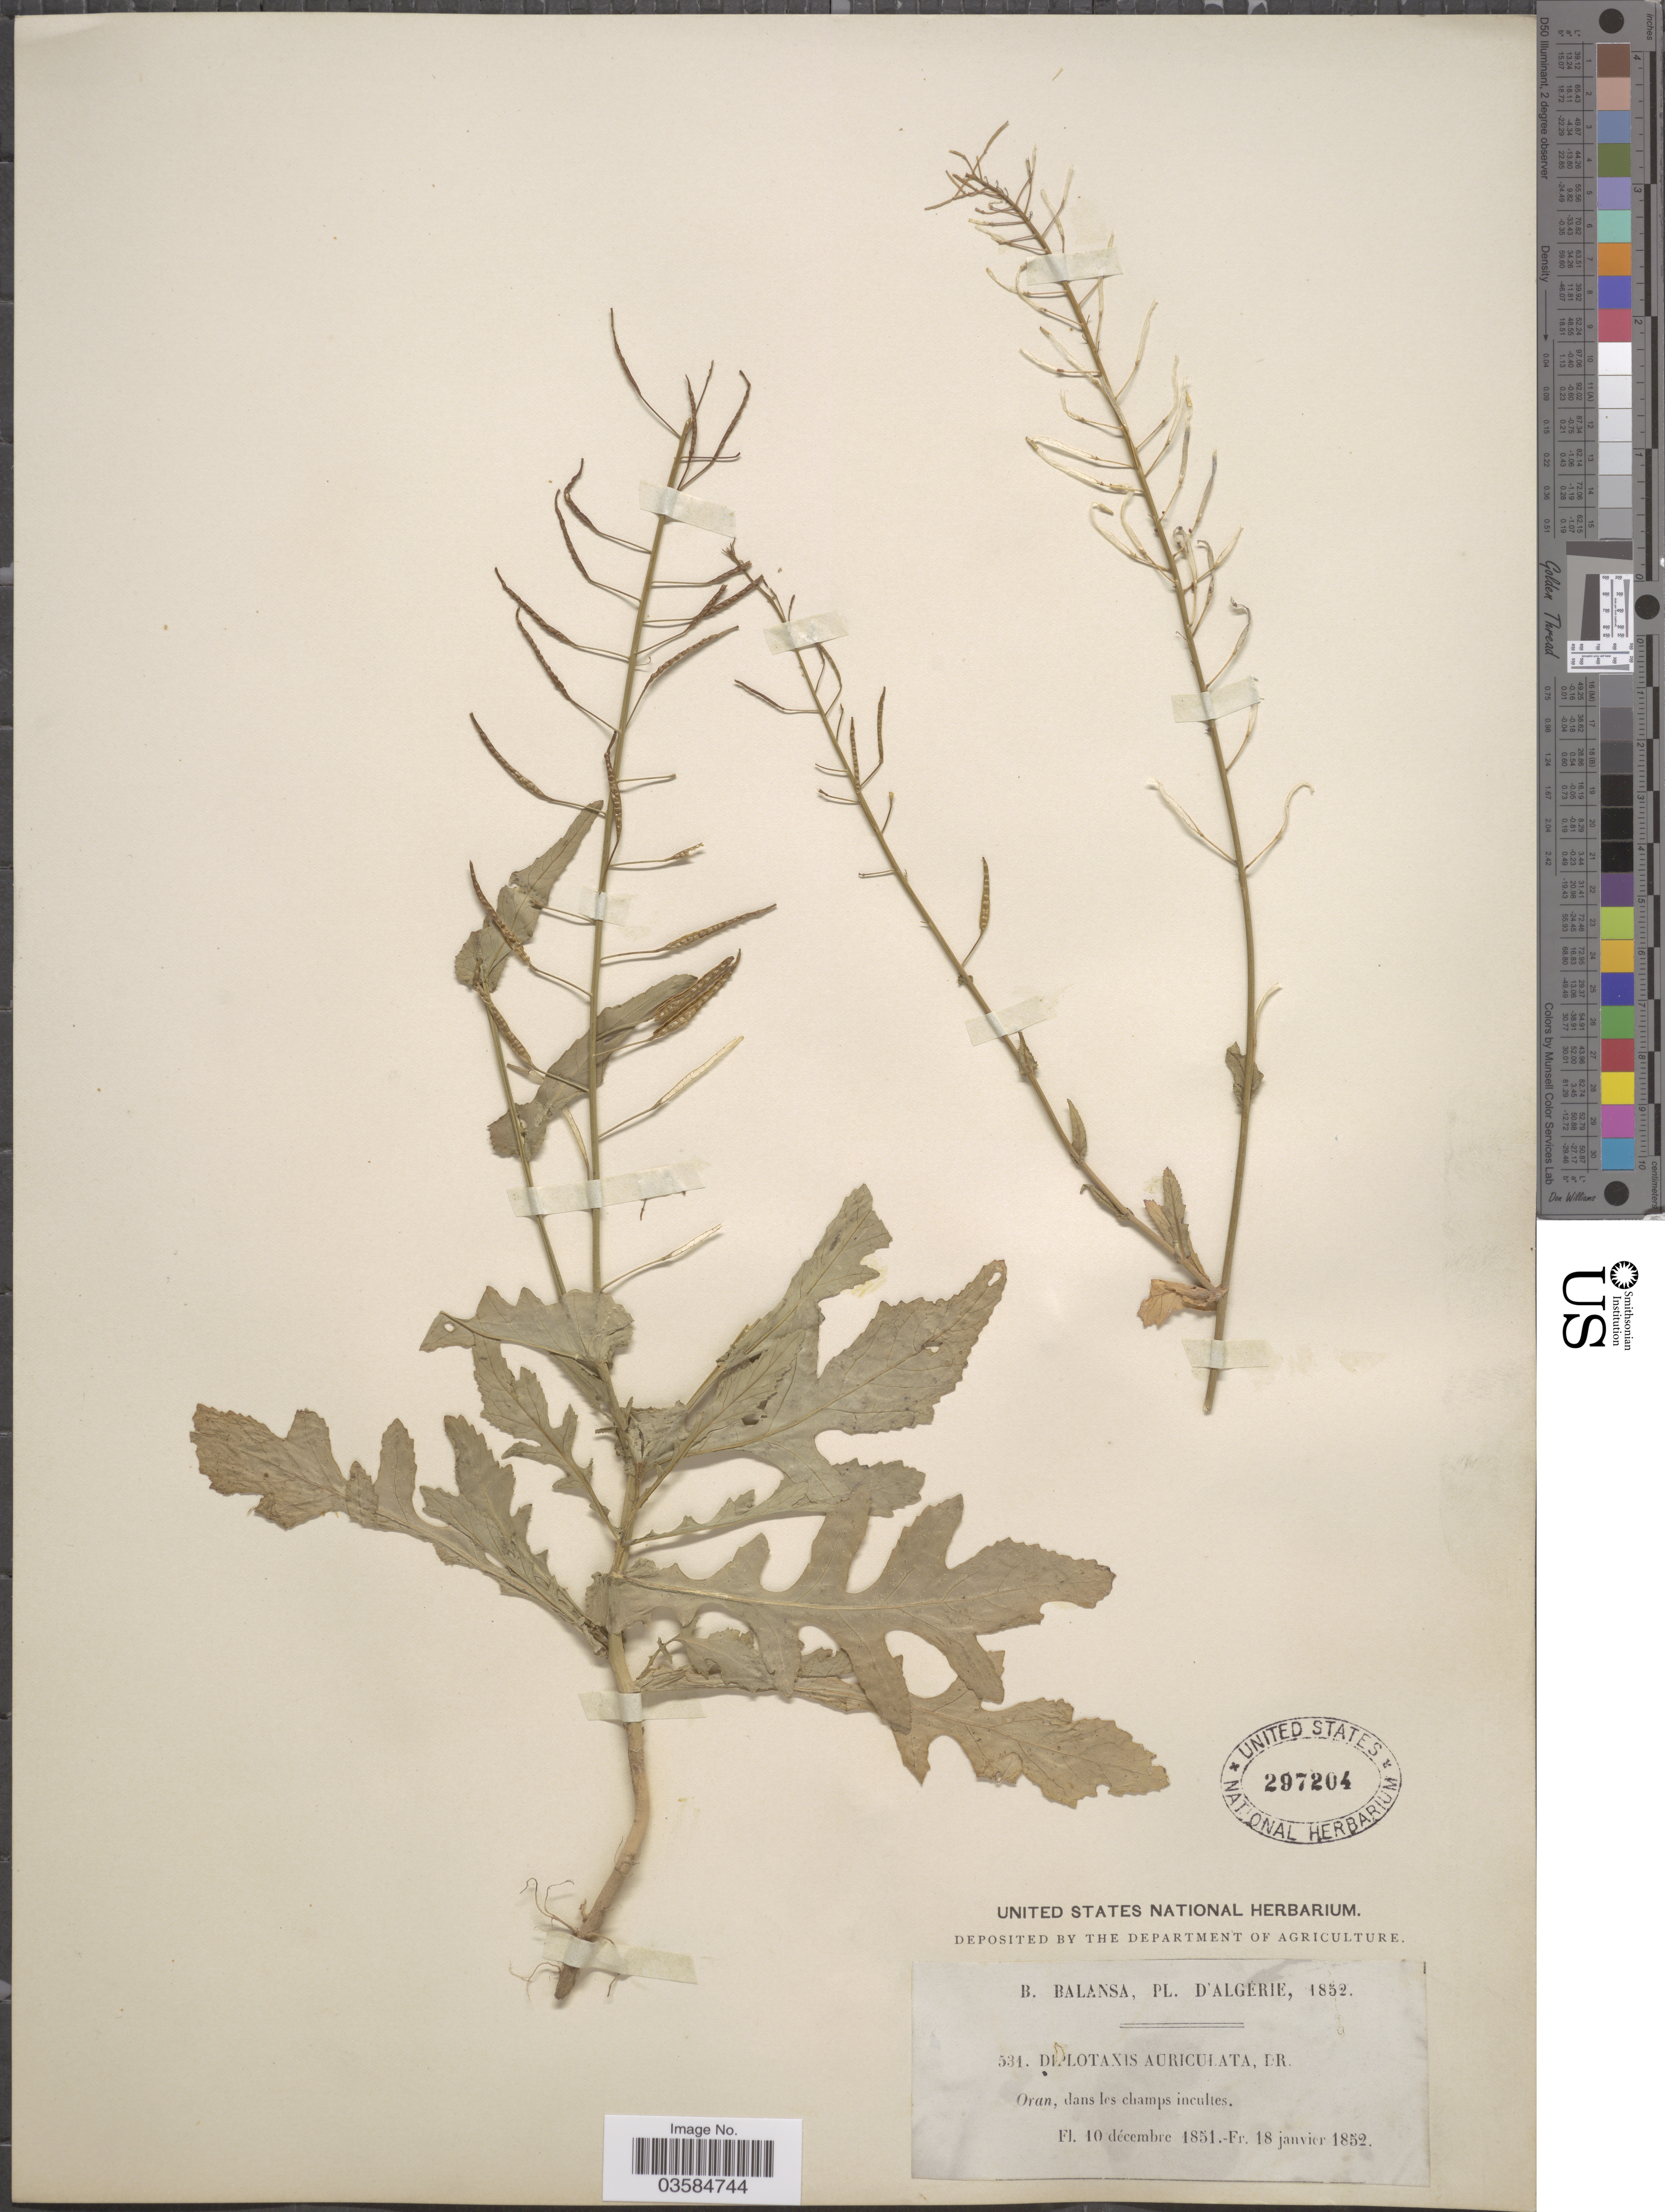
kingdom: Plantae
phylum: Tracheophyta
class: Magnoliopsida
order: Brassicales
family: Brassicaceae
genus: Diplotaxis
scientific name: Diplotaxis auriculata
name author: Durieu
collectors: B. Balansa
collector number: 531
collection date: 1851-12-10/1852-01-18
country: Algeria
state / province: Oran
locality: Dans les champs incultes.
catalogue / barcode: US 297204